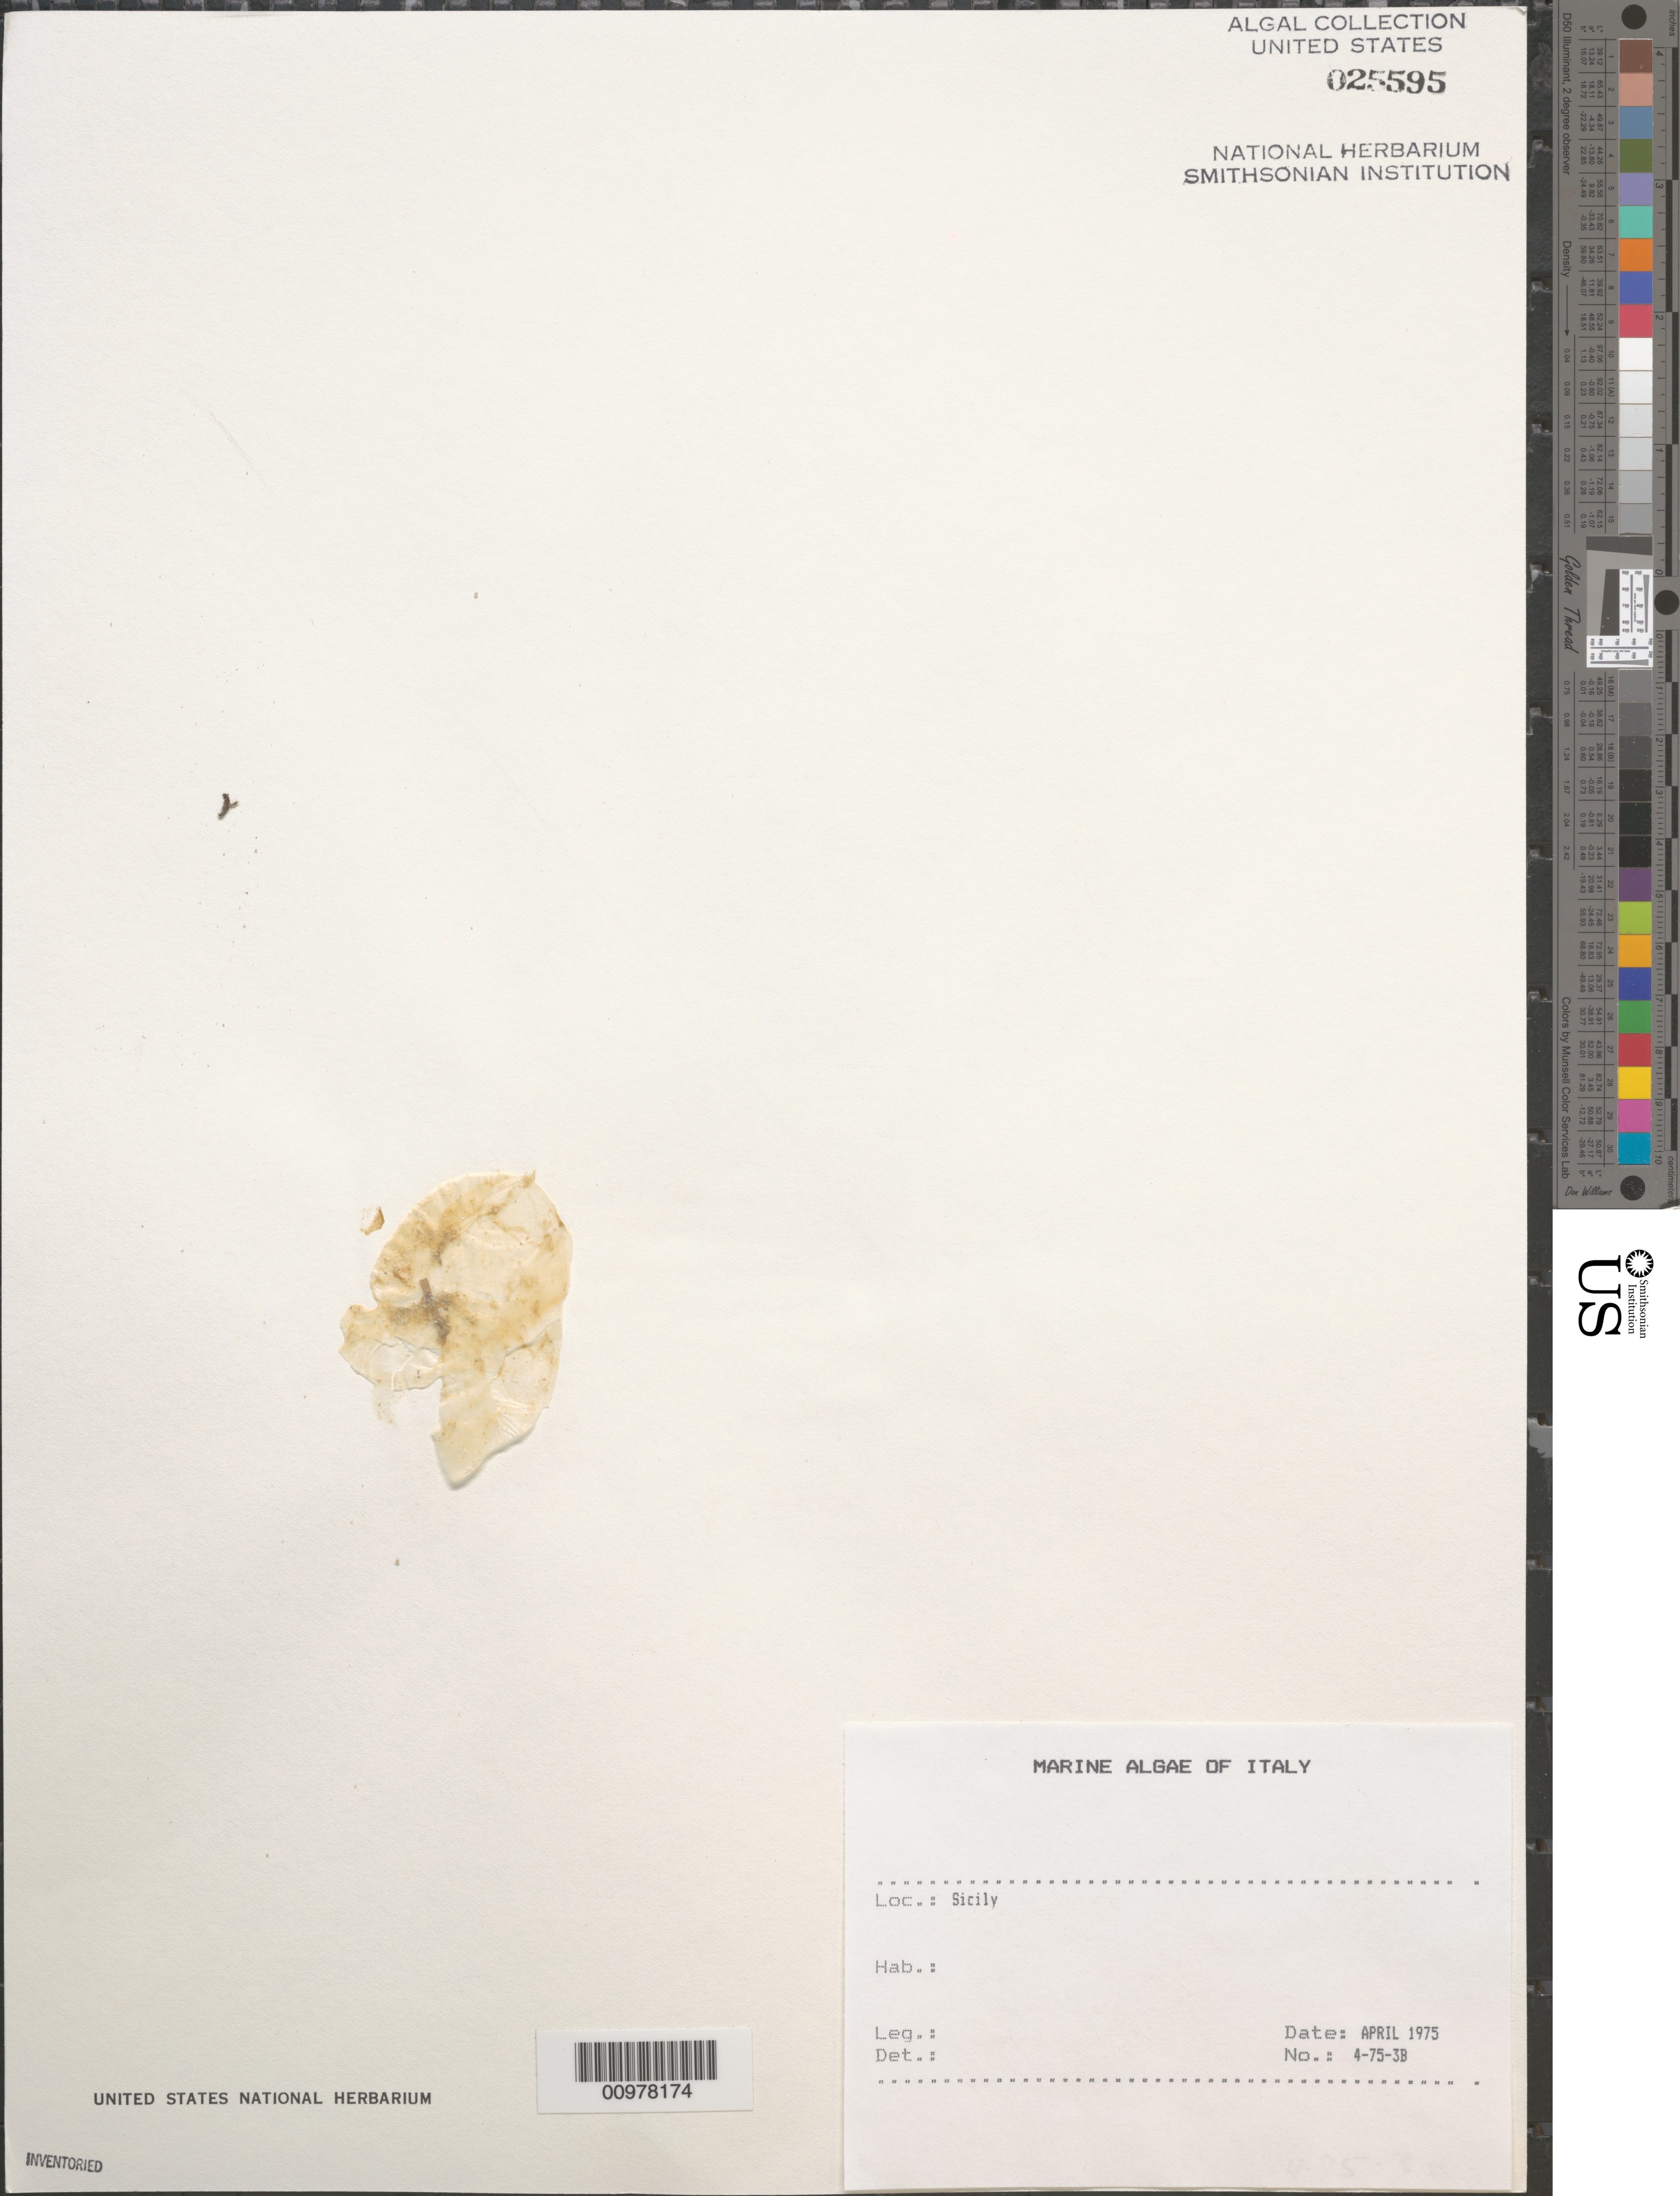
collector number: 4-75-3b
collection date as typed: Apr 1975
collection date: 1975-04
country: Italy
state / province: Siciliana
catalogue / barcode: US 25595